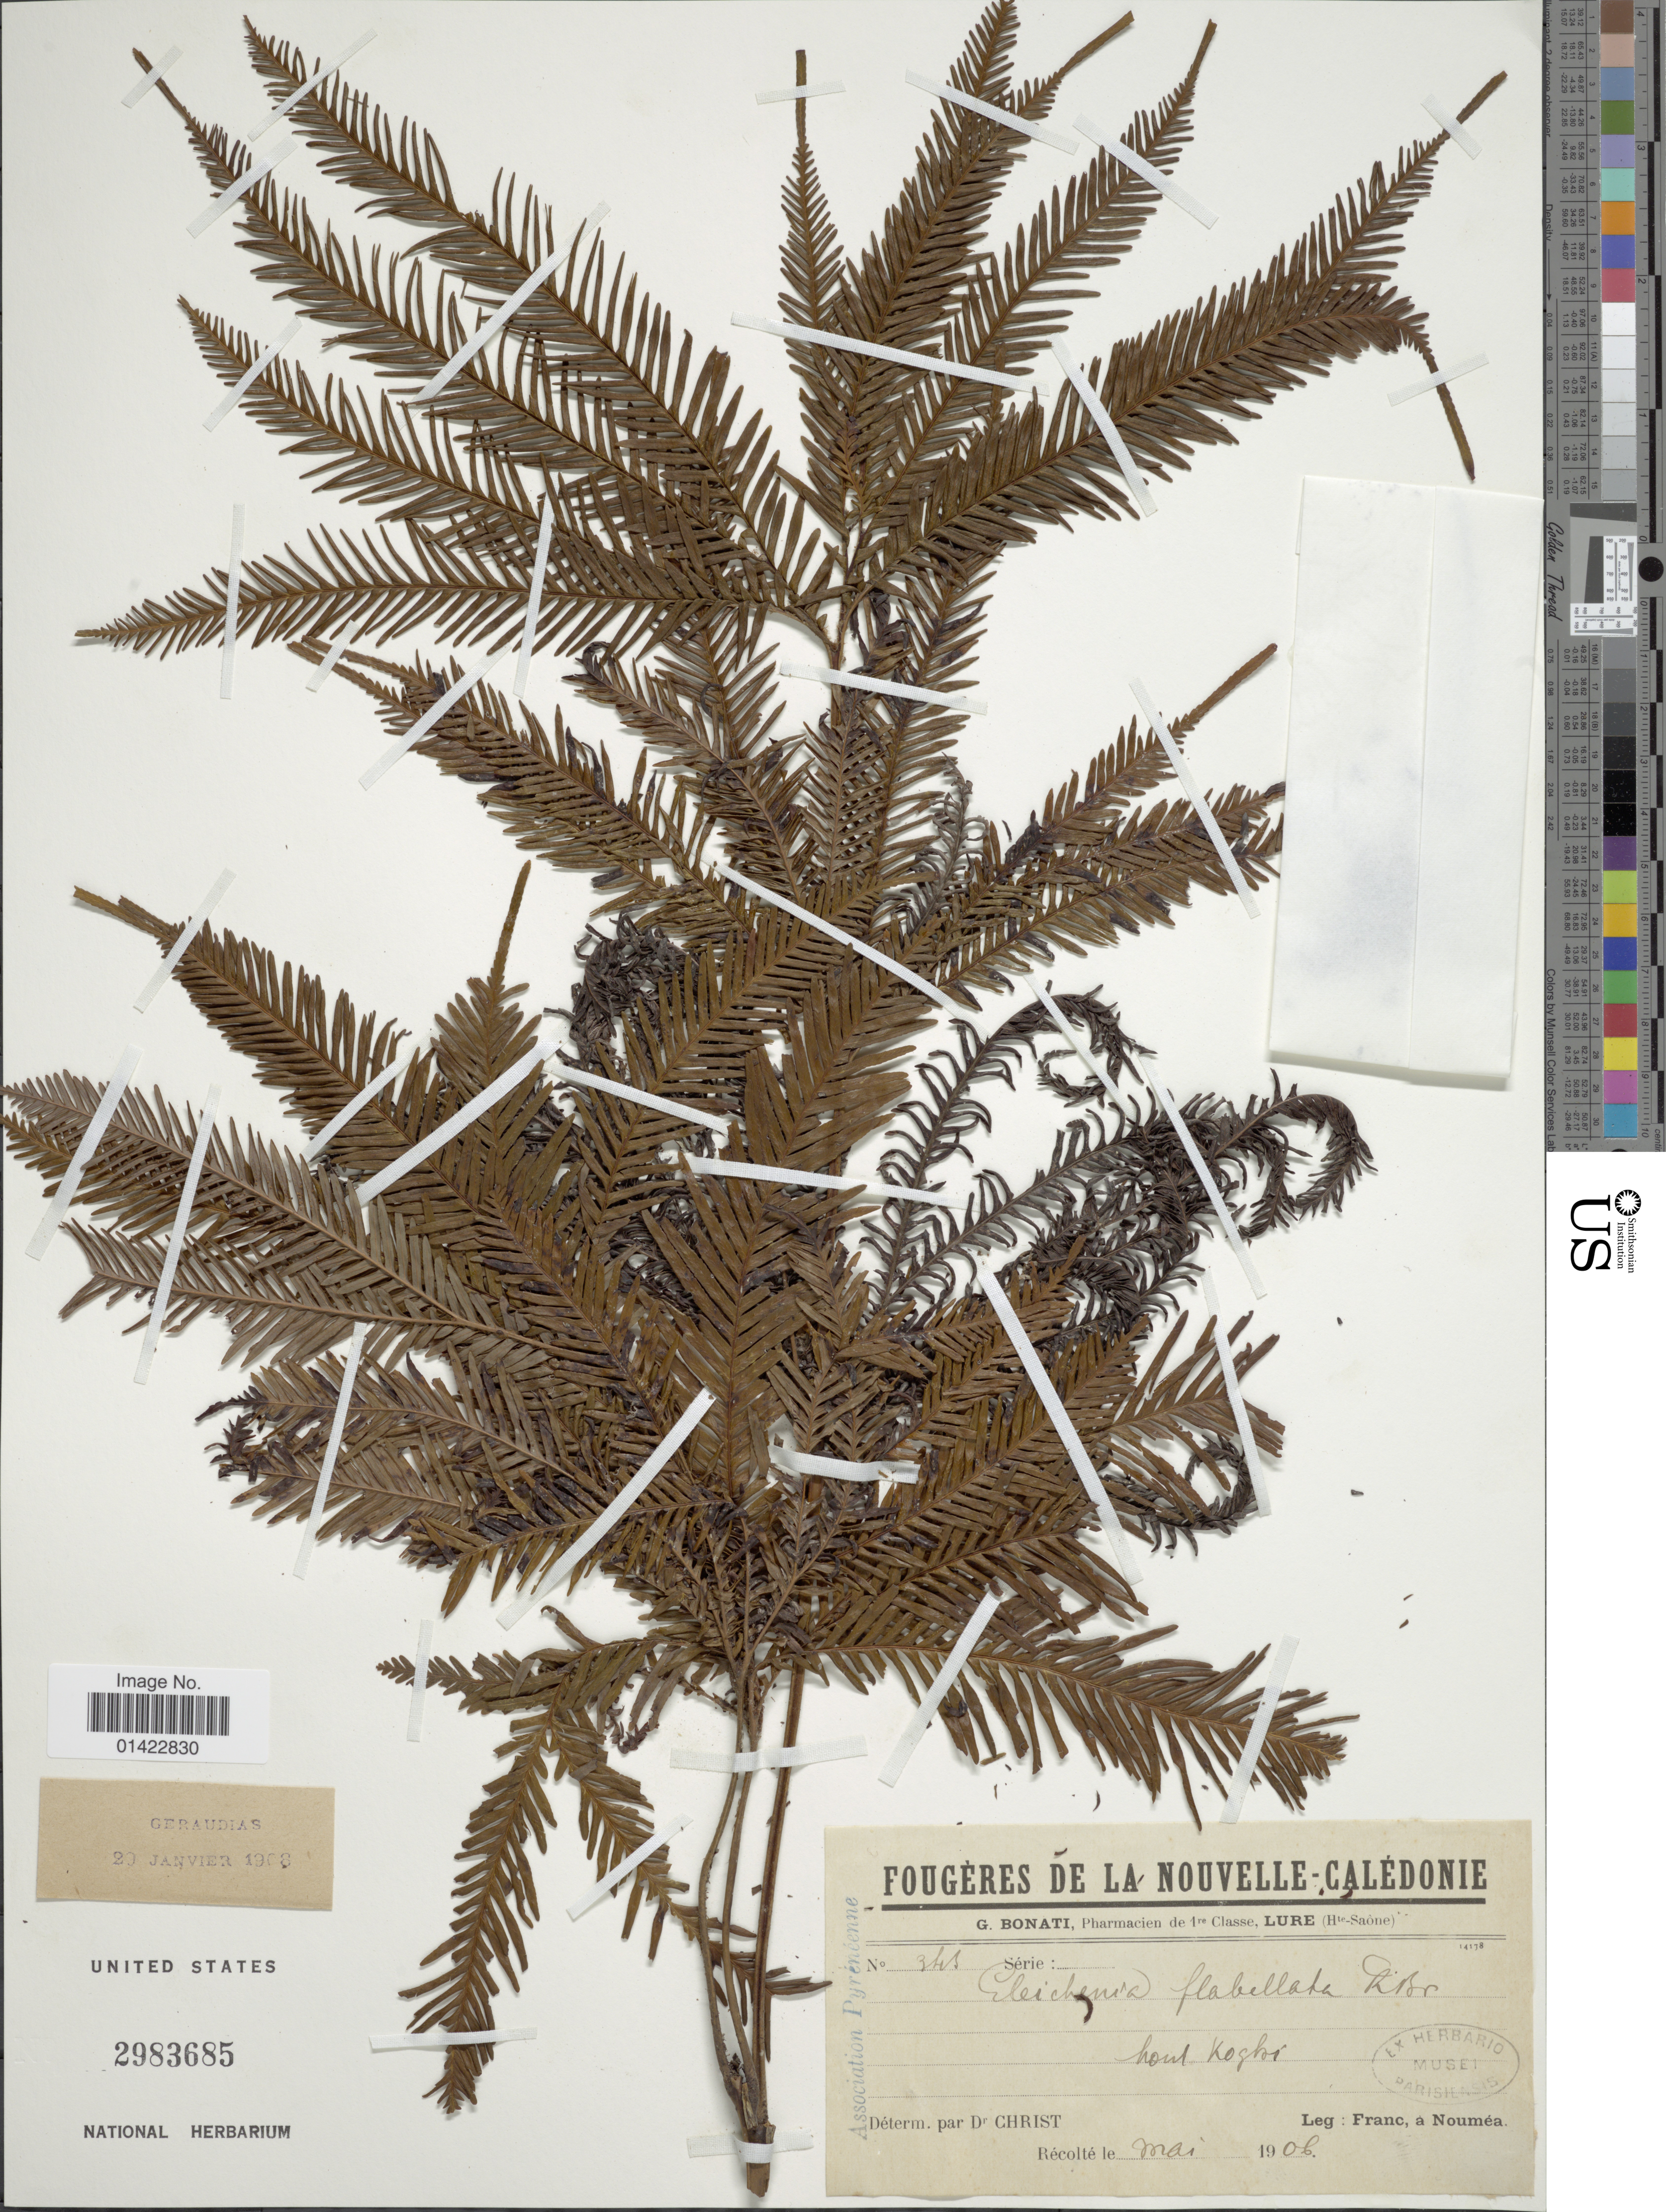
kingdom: Plantae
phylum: Tracheophyta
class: Polypodiopsida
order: Gleicheniales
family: Gleicheniaceae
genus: Sticherus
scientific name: Sticherus flabellatus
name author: (R. Br.) H. St. John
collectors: Franc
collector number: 343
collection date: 1906-05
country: New Caledonia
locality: Mont Koghi.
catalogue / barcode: US 2983685